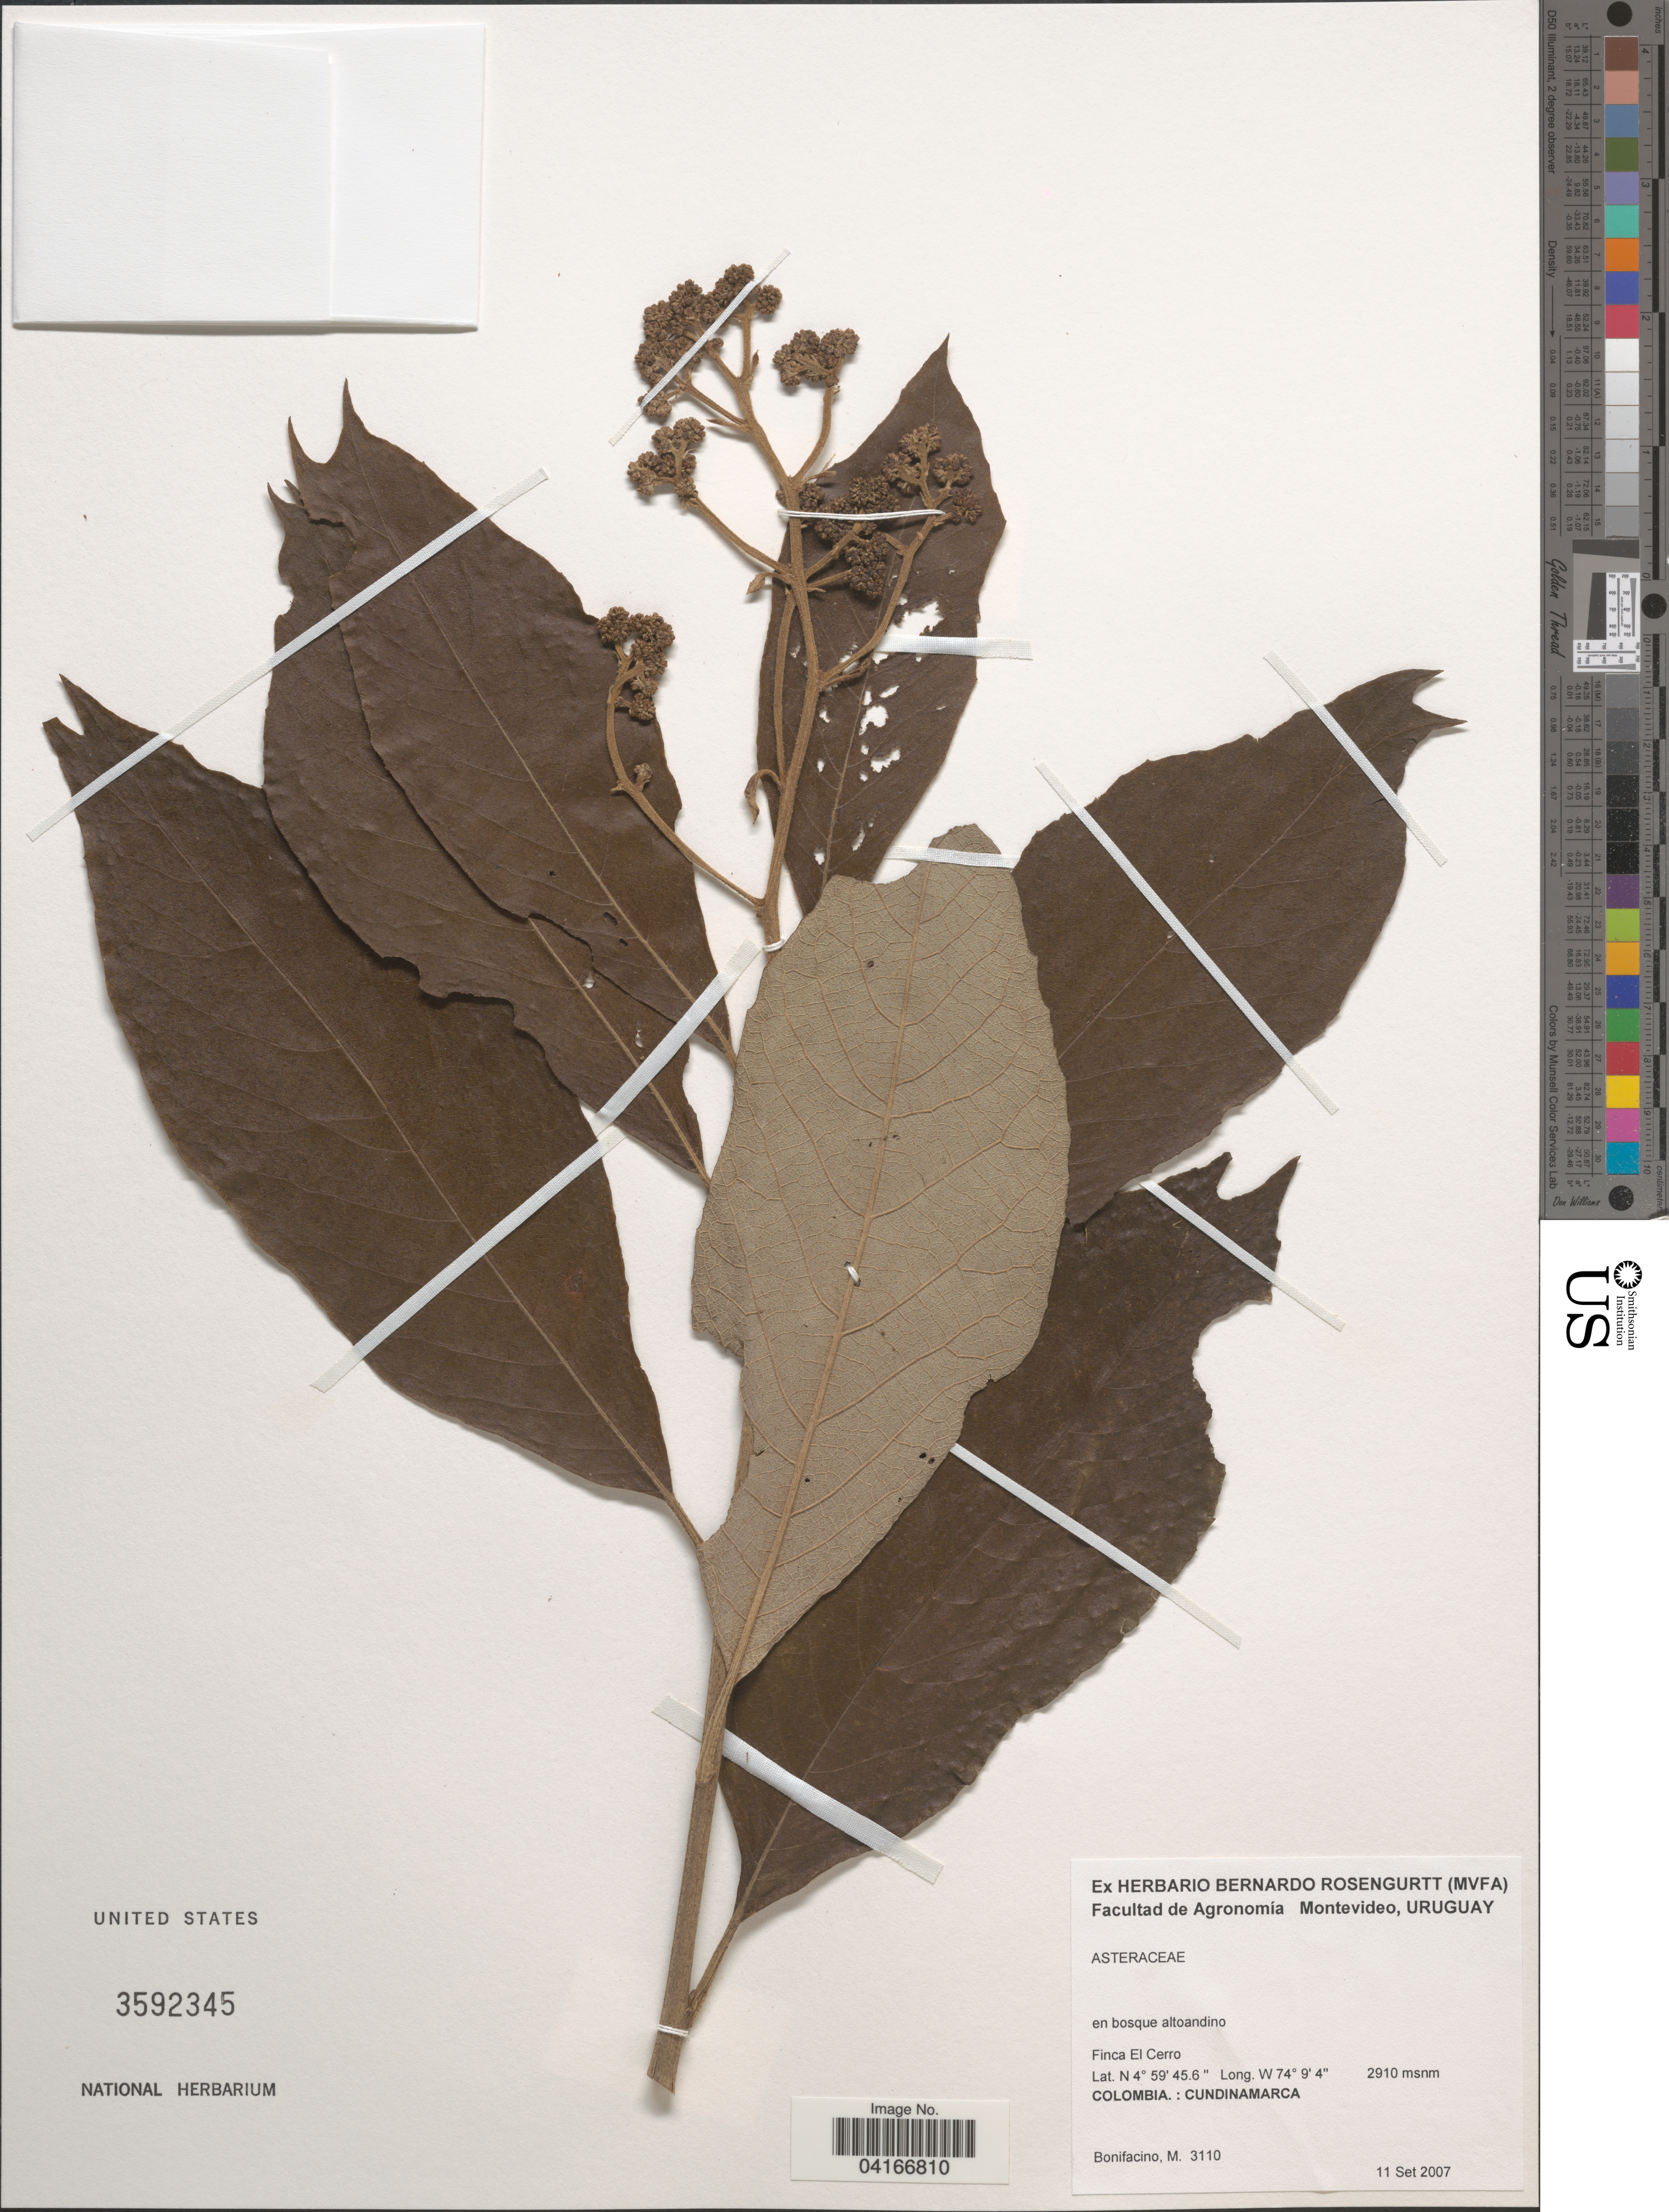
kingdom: Plantae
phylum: Tracheophyta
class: Magnoliopsida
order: Asterales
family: Asteraceae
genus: Critoniopsis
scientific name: Critoniopsis sp.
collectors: M. Bonifacino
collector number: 3110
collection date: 2007-09-11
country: Colombia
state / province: Cundinamarca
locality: Finca El Cerro.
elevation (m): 2910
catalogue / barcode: US 3592345